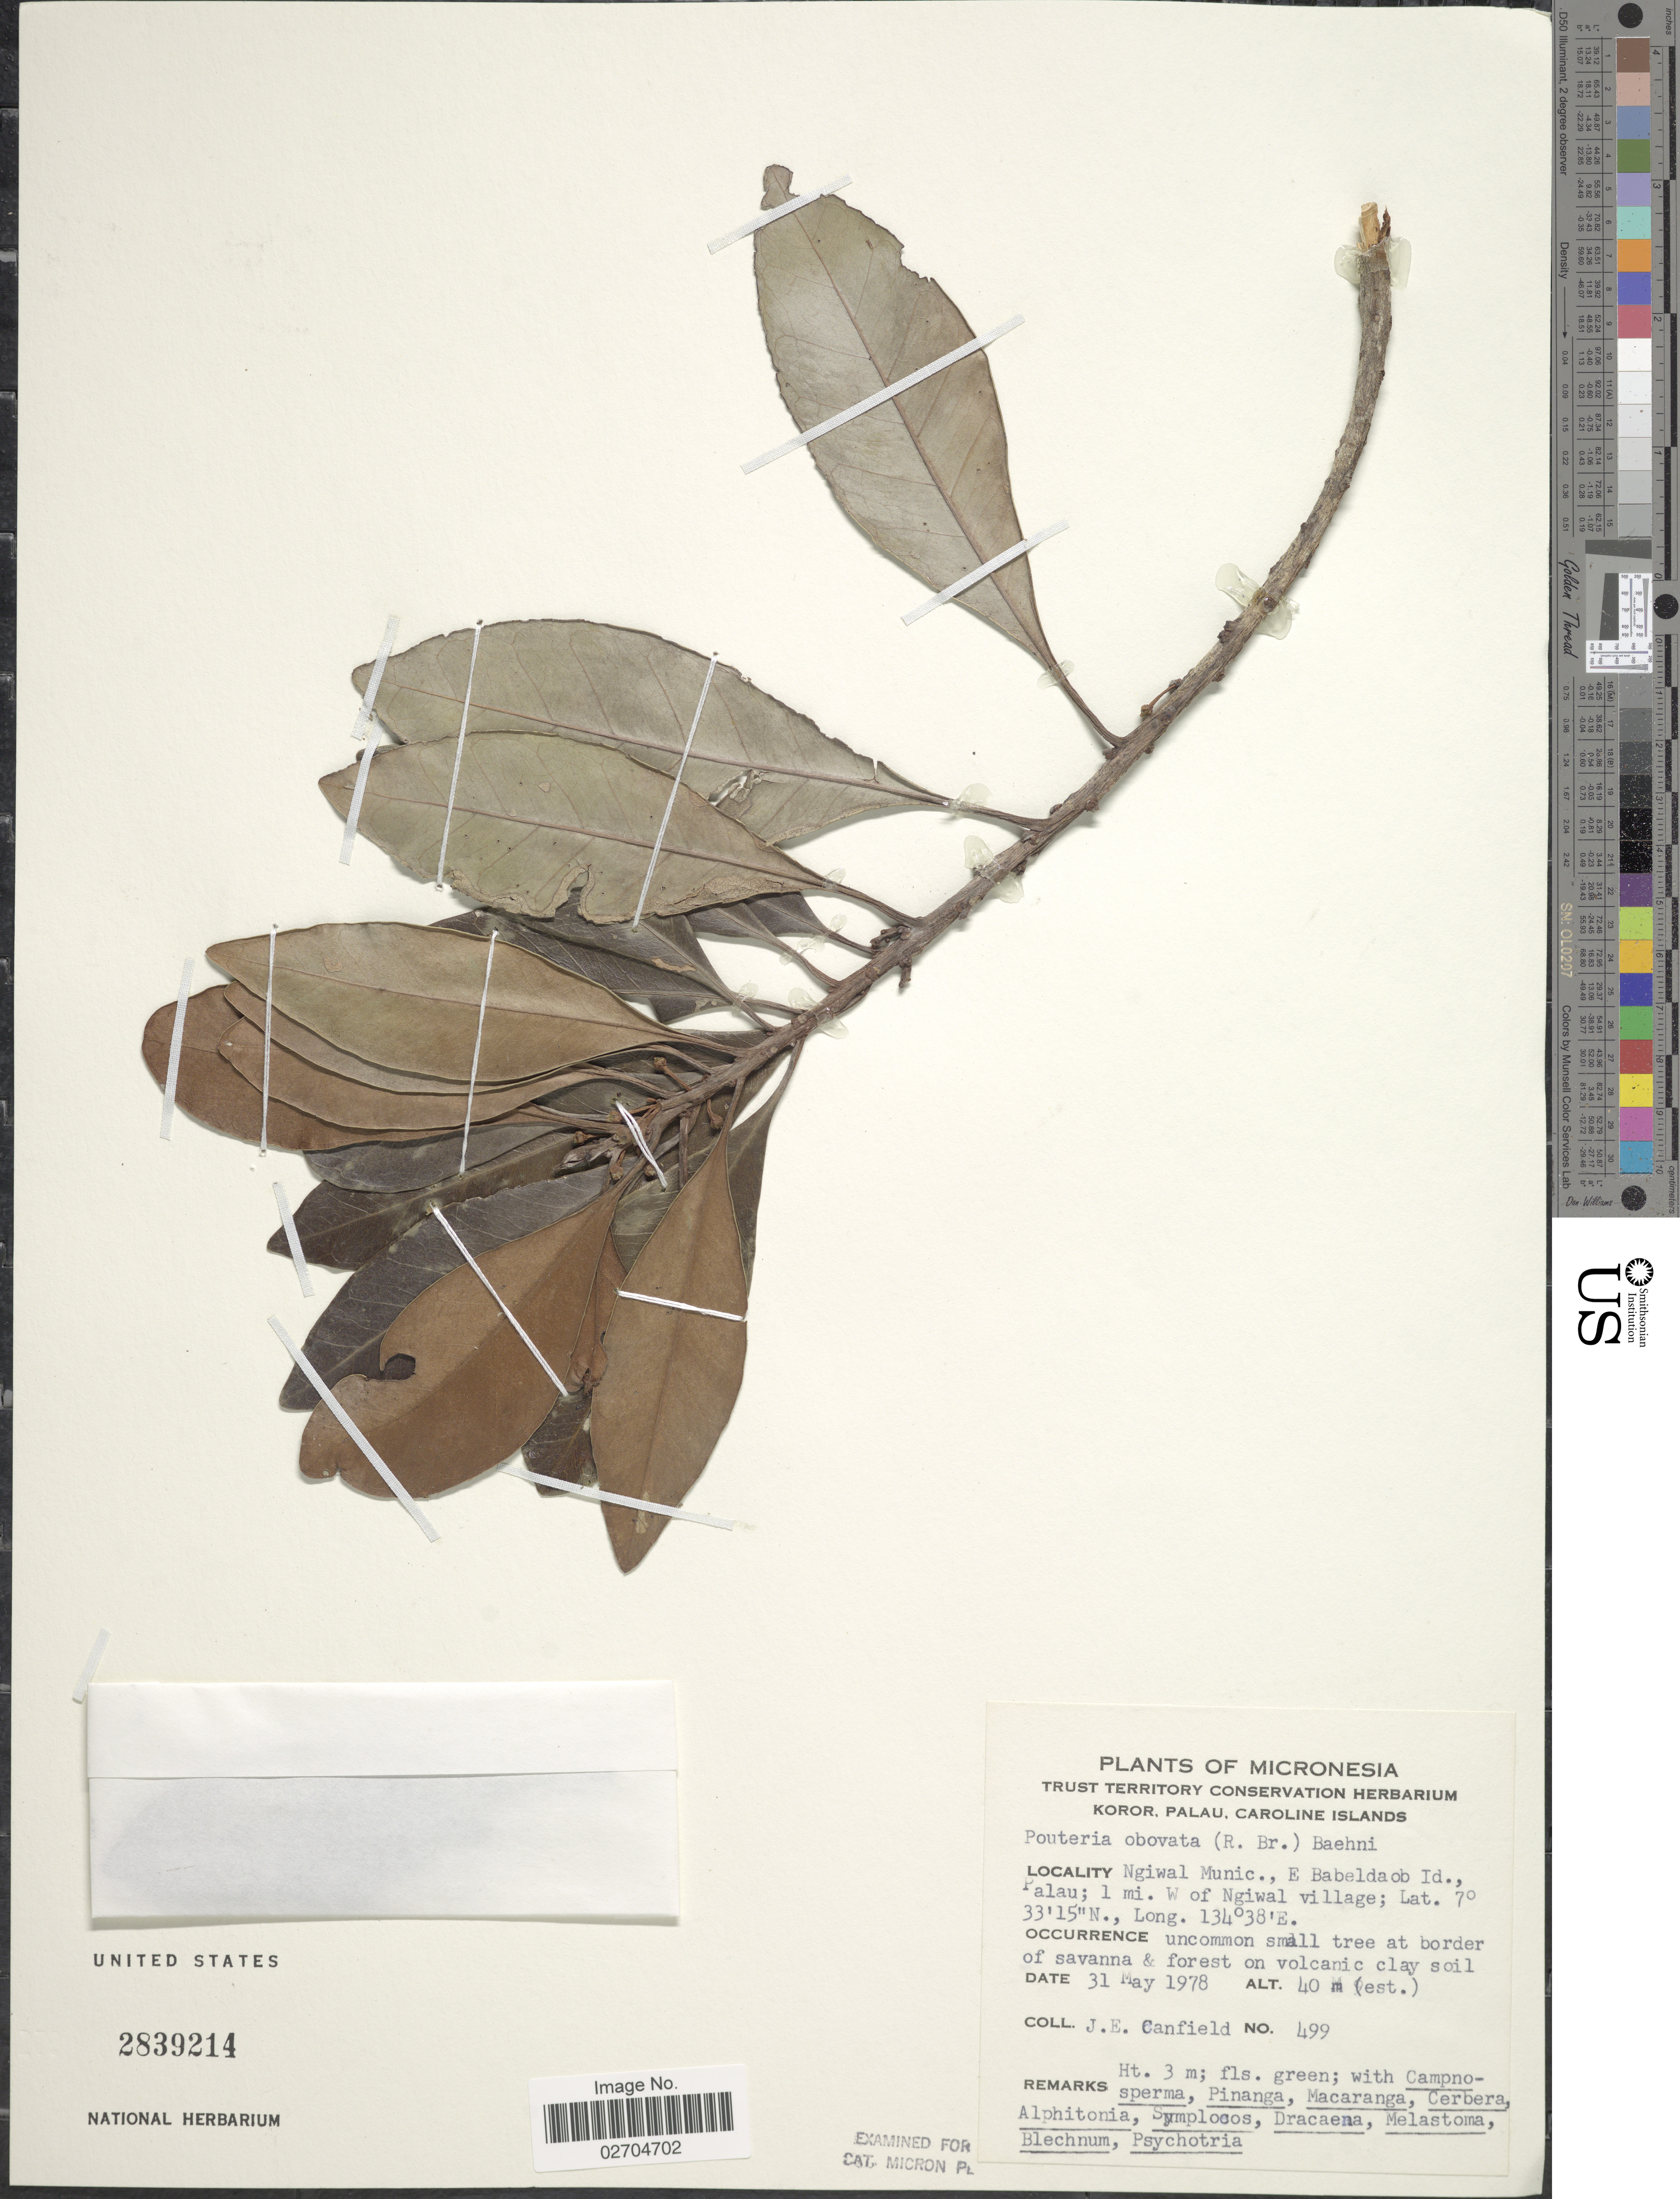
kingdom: Plantae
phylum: Tracheophyta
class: Magnoliopsida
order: Ericales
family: Sapotaceae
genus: Planchonella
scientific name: Planchonella obovata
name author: (R. Br.) Pierre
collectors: J. E. Canfield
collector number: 499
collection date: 1978-05-31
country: Palau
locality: Micronesia. Ngiwal Munic., E Babeldoab Id., Palau; 1 mi W of Ngiwal village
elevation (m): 40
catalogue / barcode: US 2839241